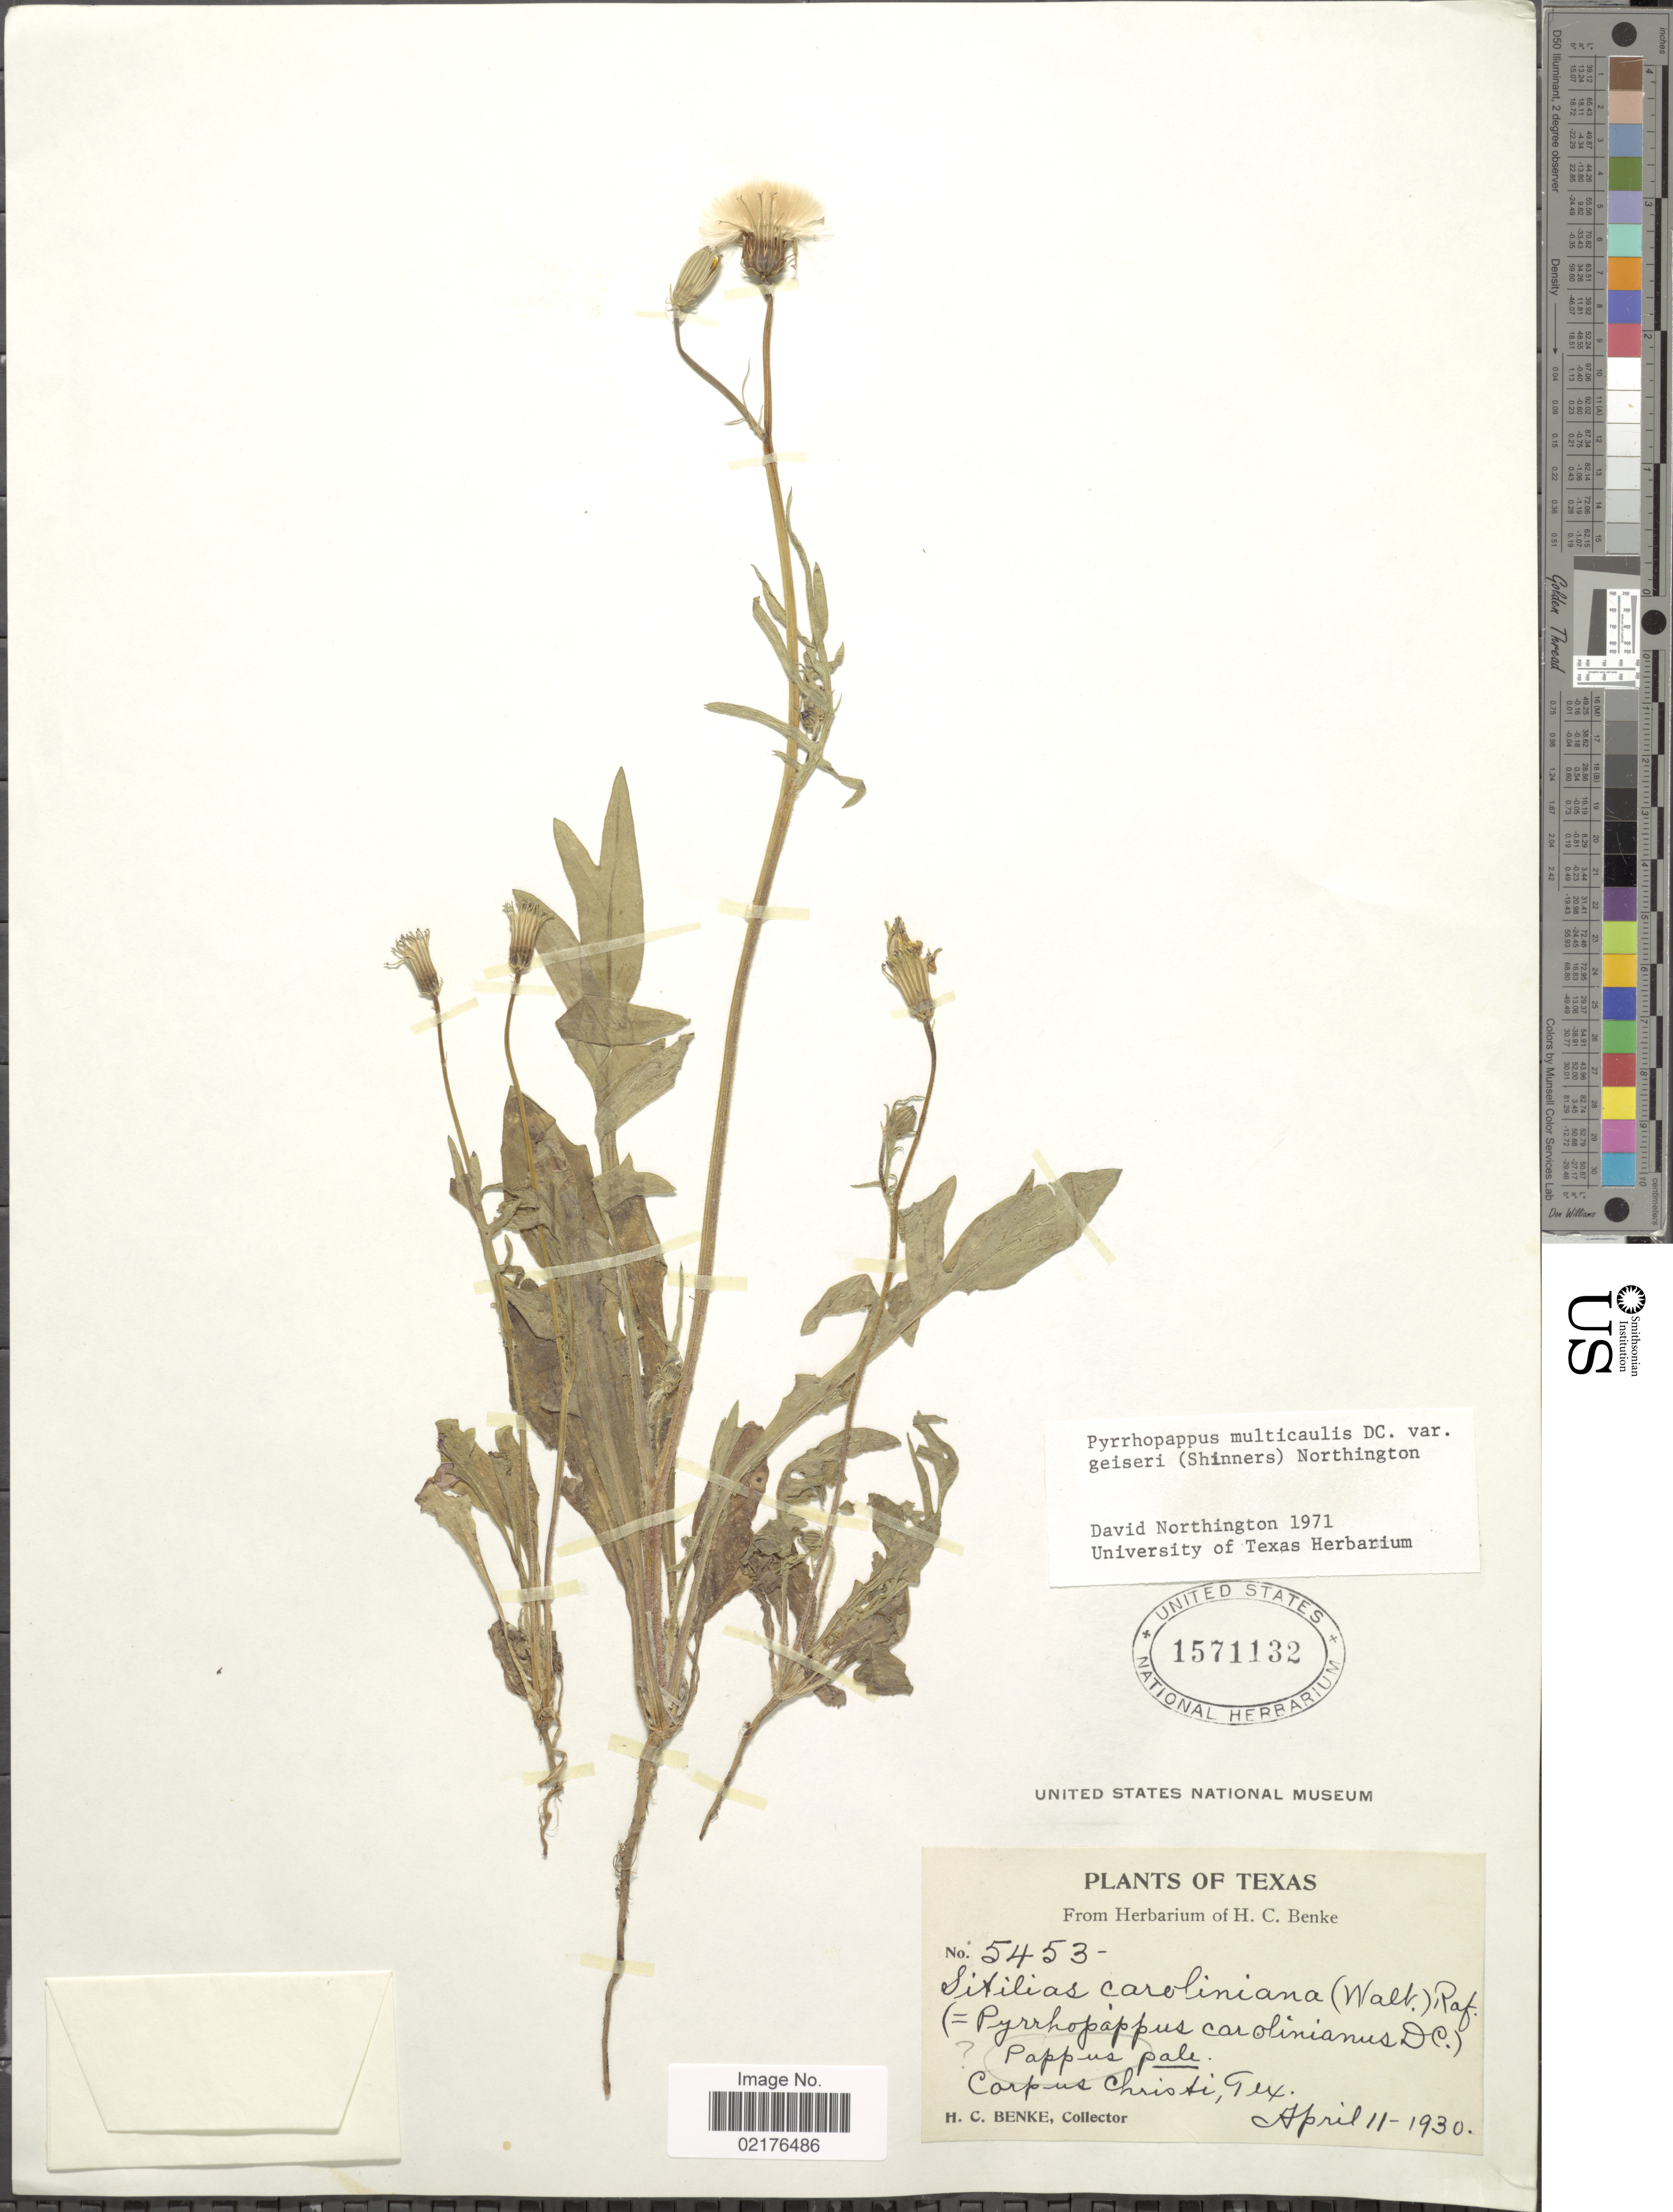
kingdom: Plantae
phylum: Tracheophyta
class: Magnoliopsida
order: Asterales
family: Asteraceae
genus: Pyrrhopappus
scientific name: Pyrrhopappus pauciflorus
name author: (D. Don) DC.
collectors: H. Benke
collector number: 5453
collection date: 1930-04-11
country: United States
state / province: Texas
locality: Carpus Christi, Tex.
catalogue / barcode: US 1571132